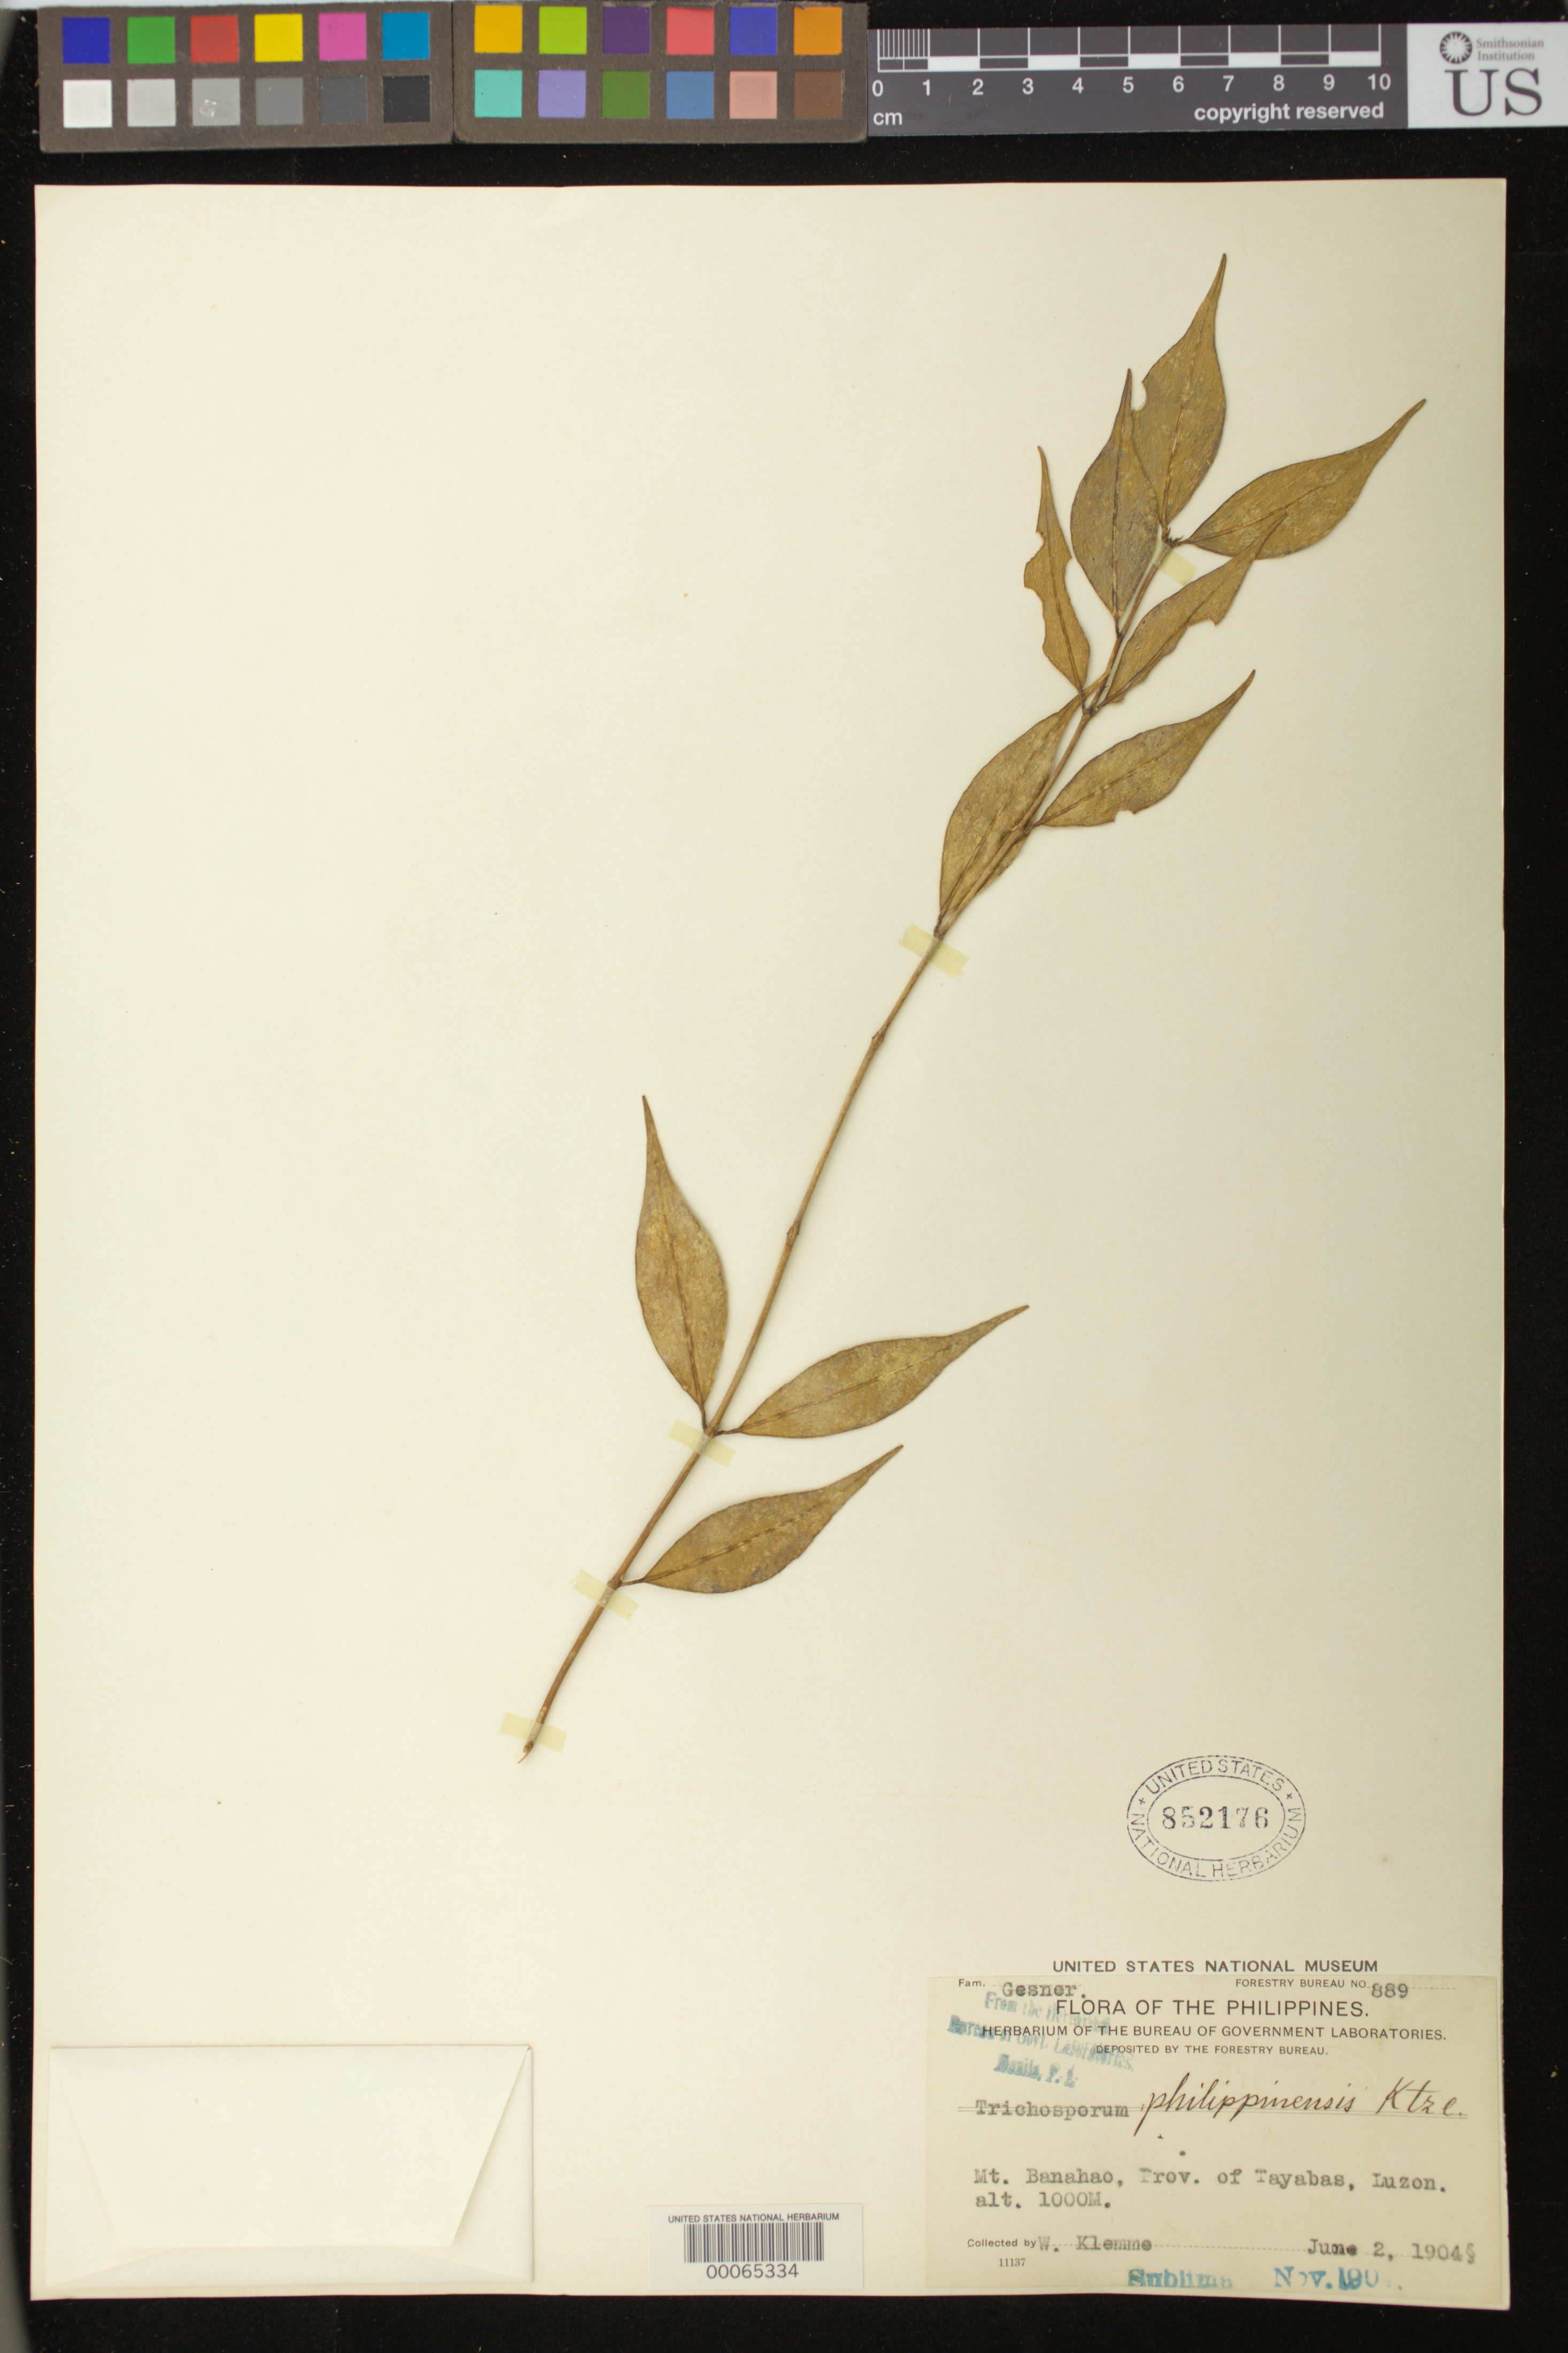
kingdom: Plantae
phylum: Tracheophyta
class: Magnoliopsida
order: Lamiales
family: Gesneriaceae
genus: Trichosporum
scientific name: Trichosporum philippinense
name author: (C.B. Clarke) Kuntze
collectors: W. Klemme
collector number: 11137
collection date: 1904-06-02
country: Philippines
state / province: Calabarzon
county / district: Quezon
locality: Mt. Banahao, Luzon. Tayabas.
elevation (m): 1000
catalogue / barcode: US 852176